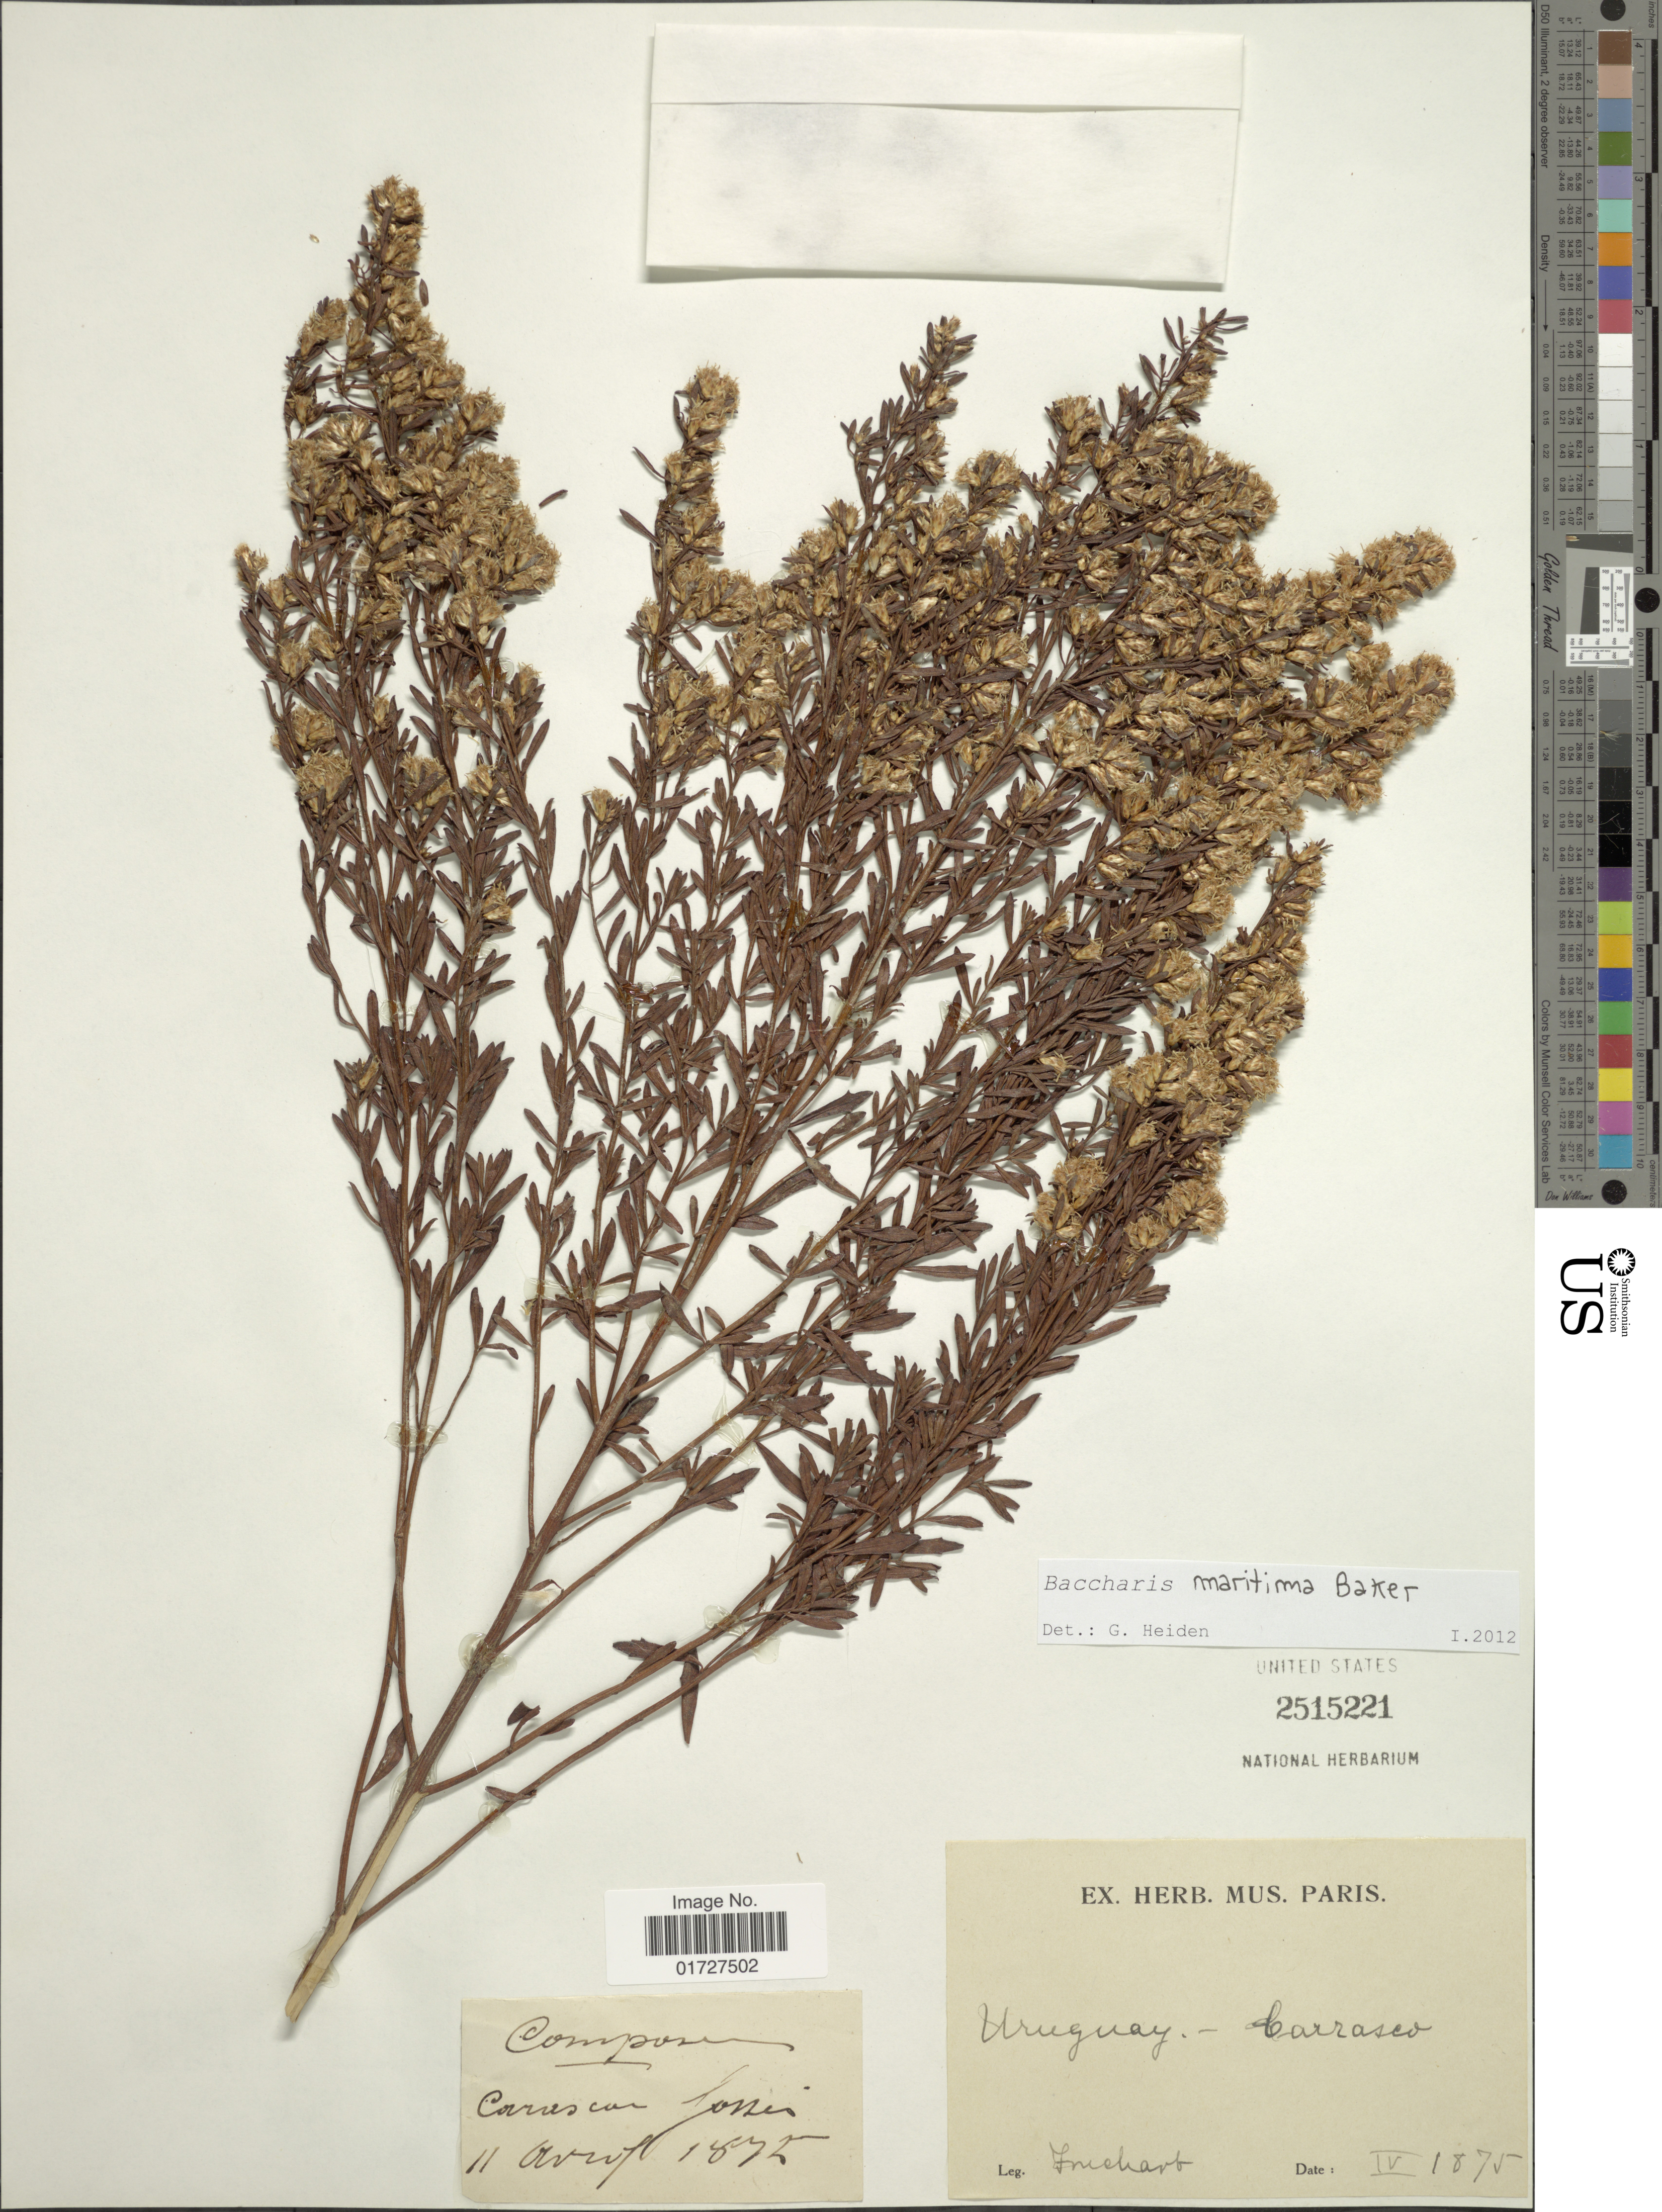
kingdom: Plantae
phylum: Tracheophyta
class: Magnoliopsida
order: Asterales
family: Asteraceae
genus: Baccharis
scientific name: Baccharis maritima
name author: Baker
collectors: Fruchart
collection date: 1875-04-11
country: Uruguay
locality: Carrasco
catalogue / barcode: US 2515221